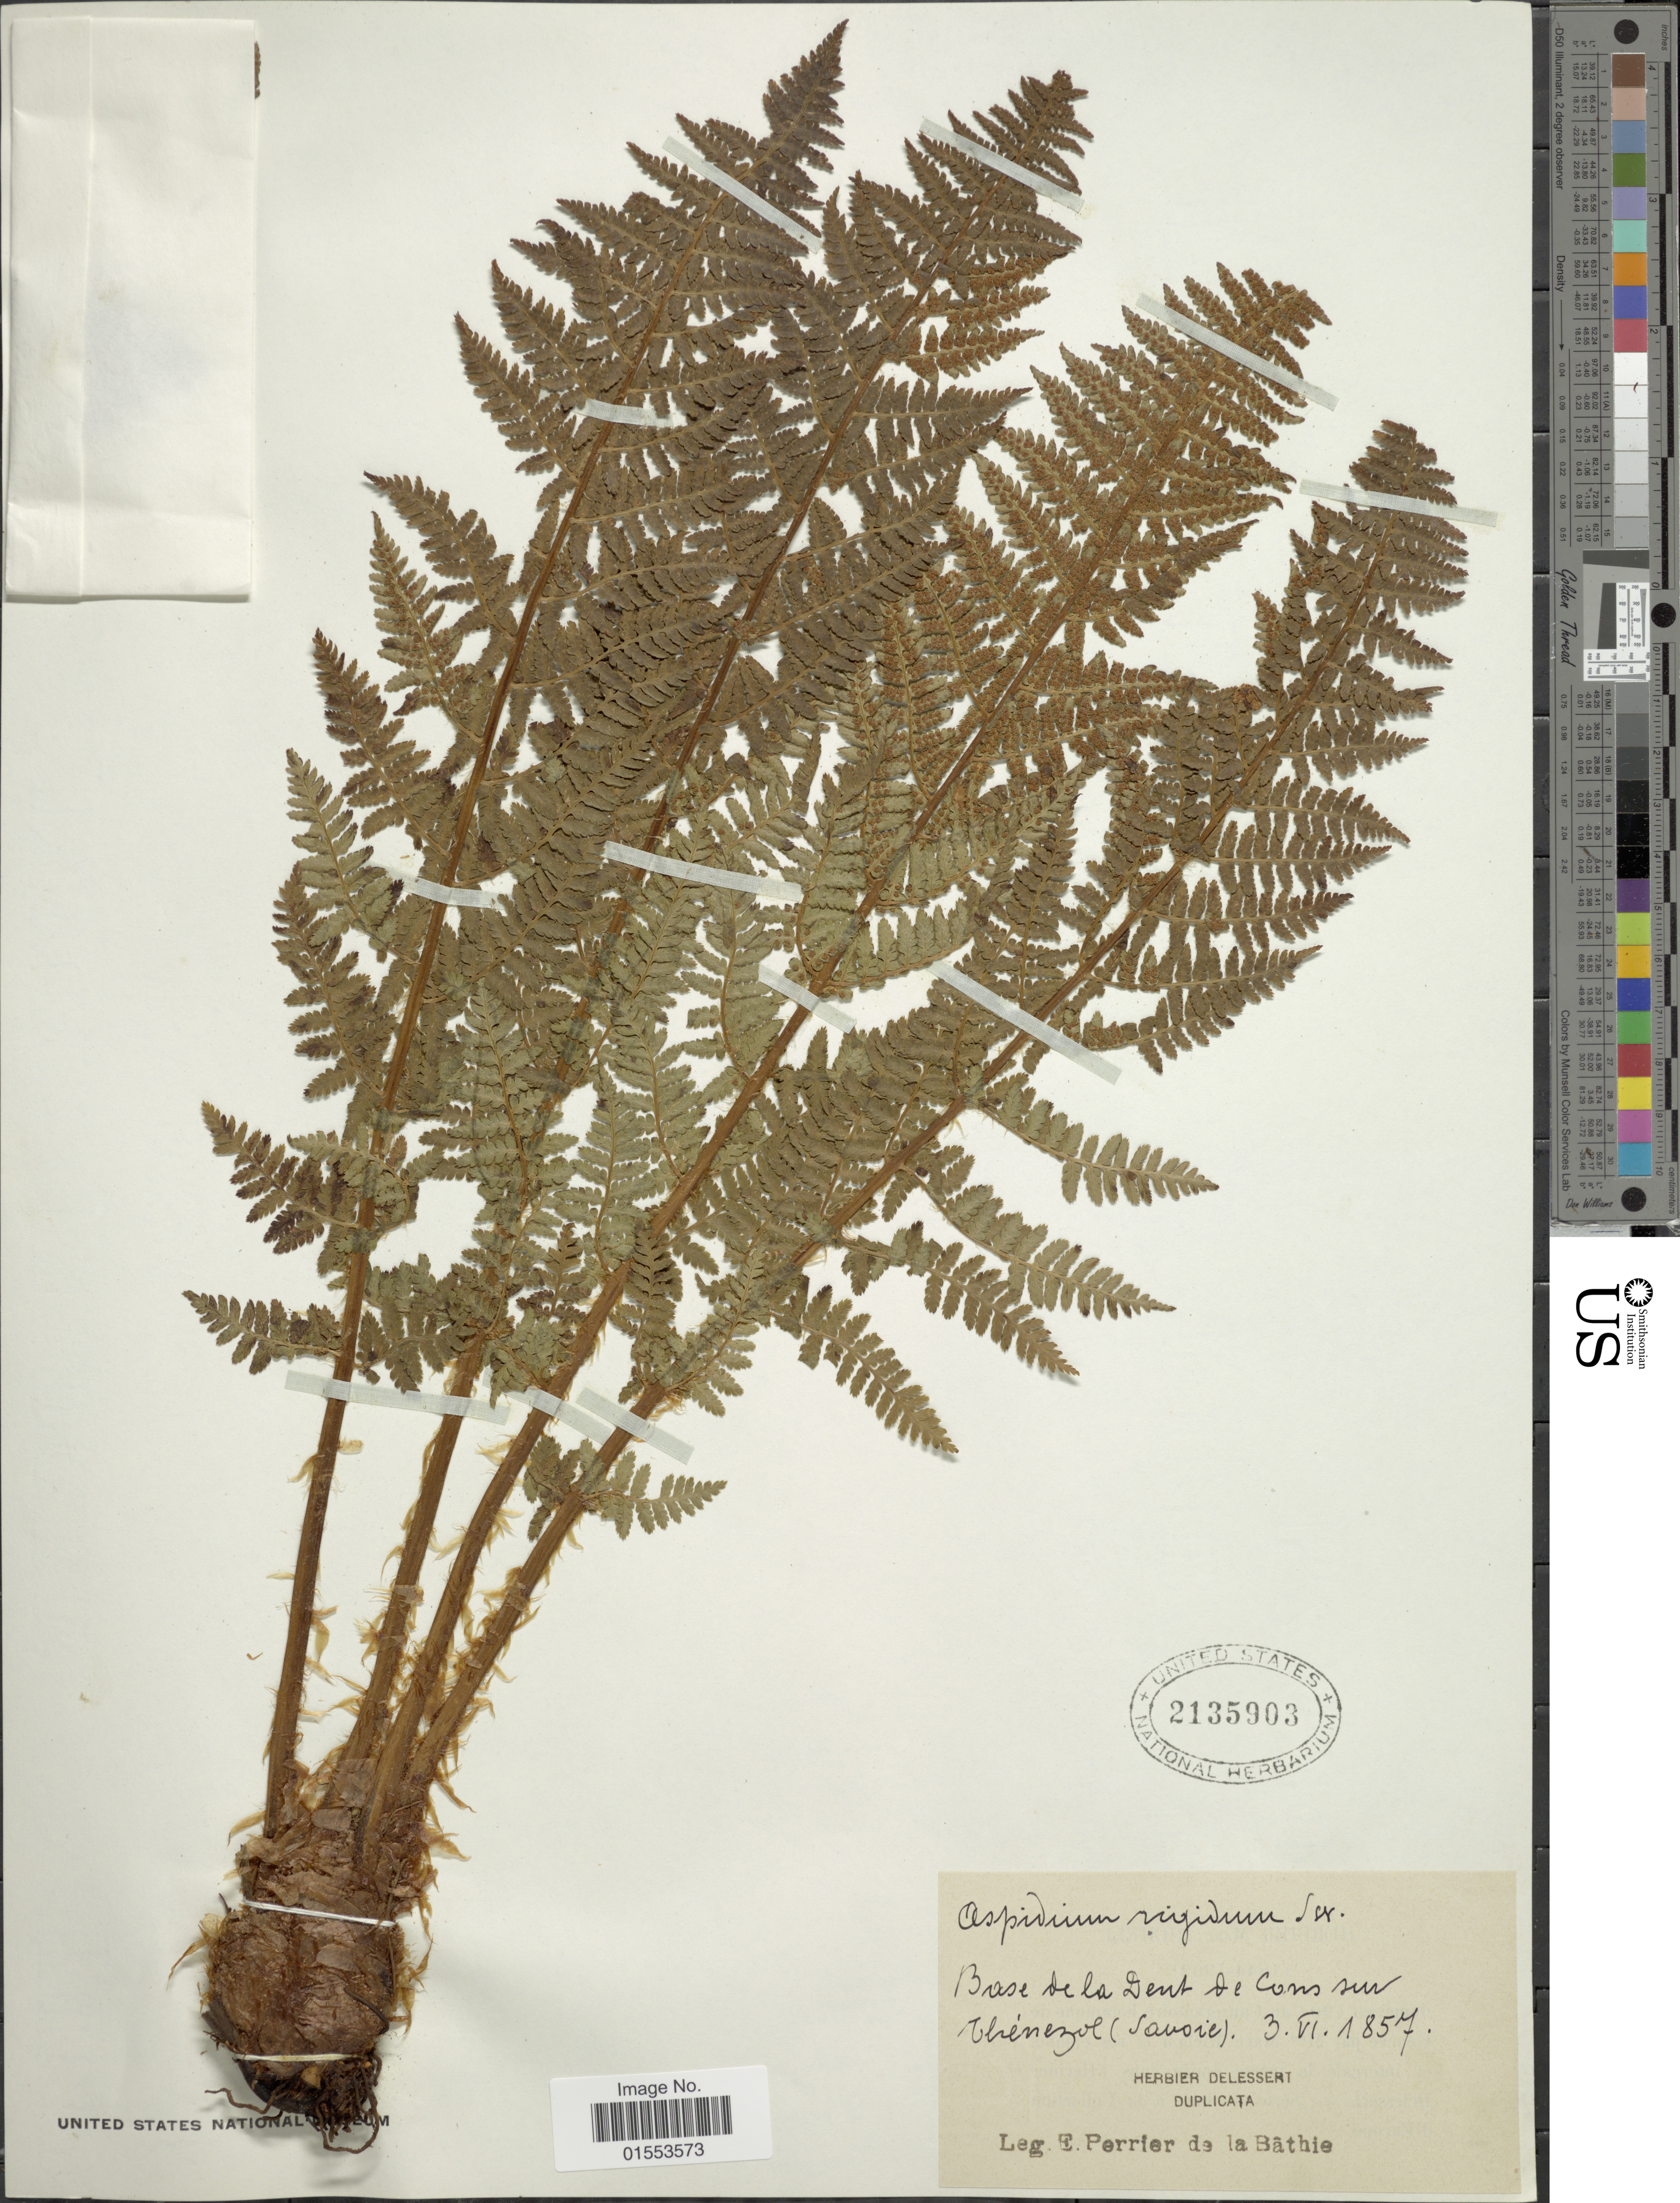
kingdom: Plantae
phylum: Tracheophyta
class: Polypodiopsida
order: Polypodiales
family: Dryopteridaceae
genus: Dryopteris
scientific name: Dryopteris rigida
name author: Underw.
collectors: E. Perrier de la Bâthie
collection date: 1857-06-03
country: France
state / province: Auvergne-Rhône-Alpes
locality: Base de la Dent de Cons sur Thenezol (Savoie). [interpreted]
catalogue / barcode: US 2135903